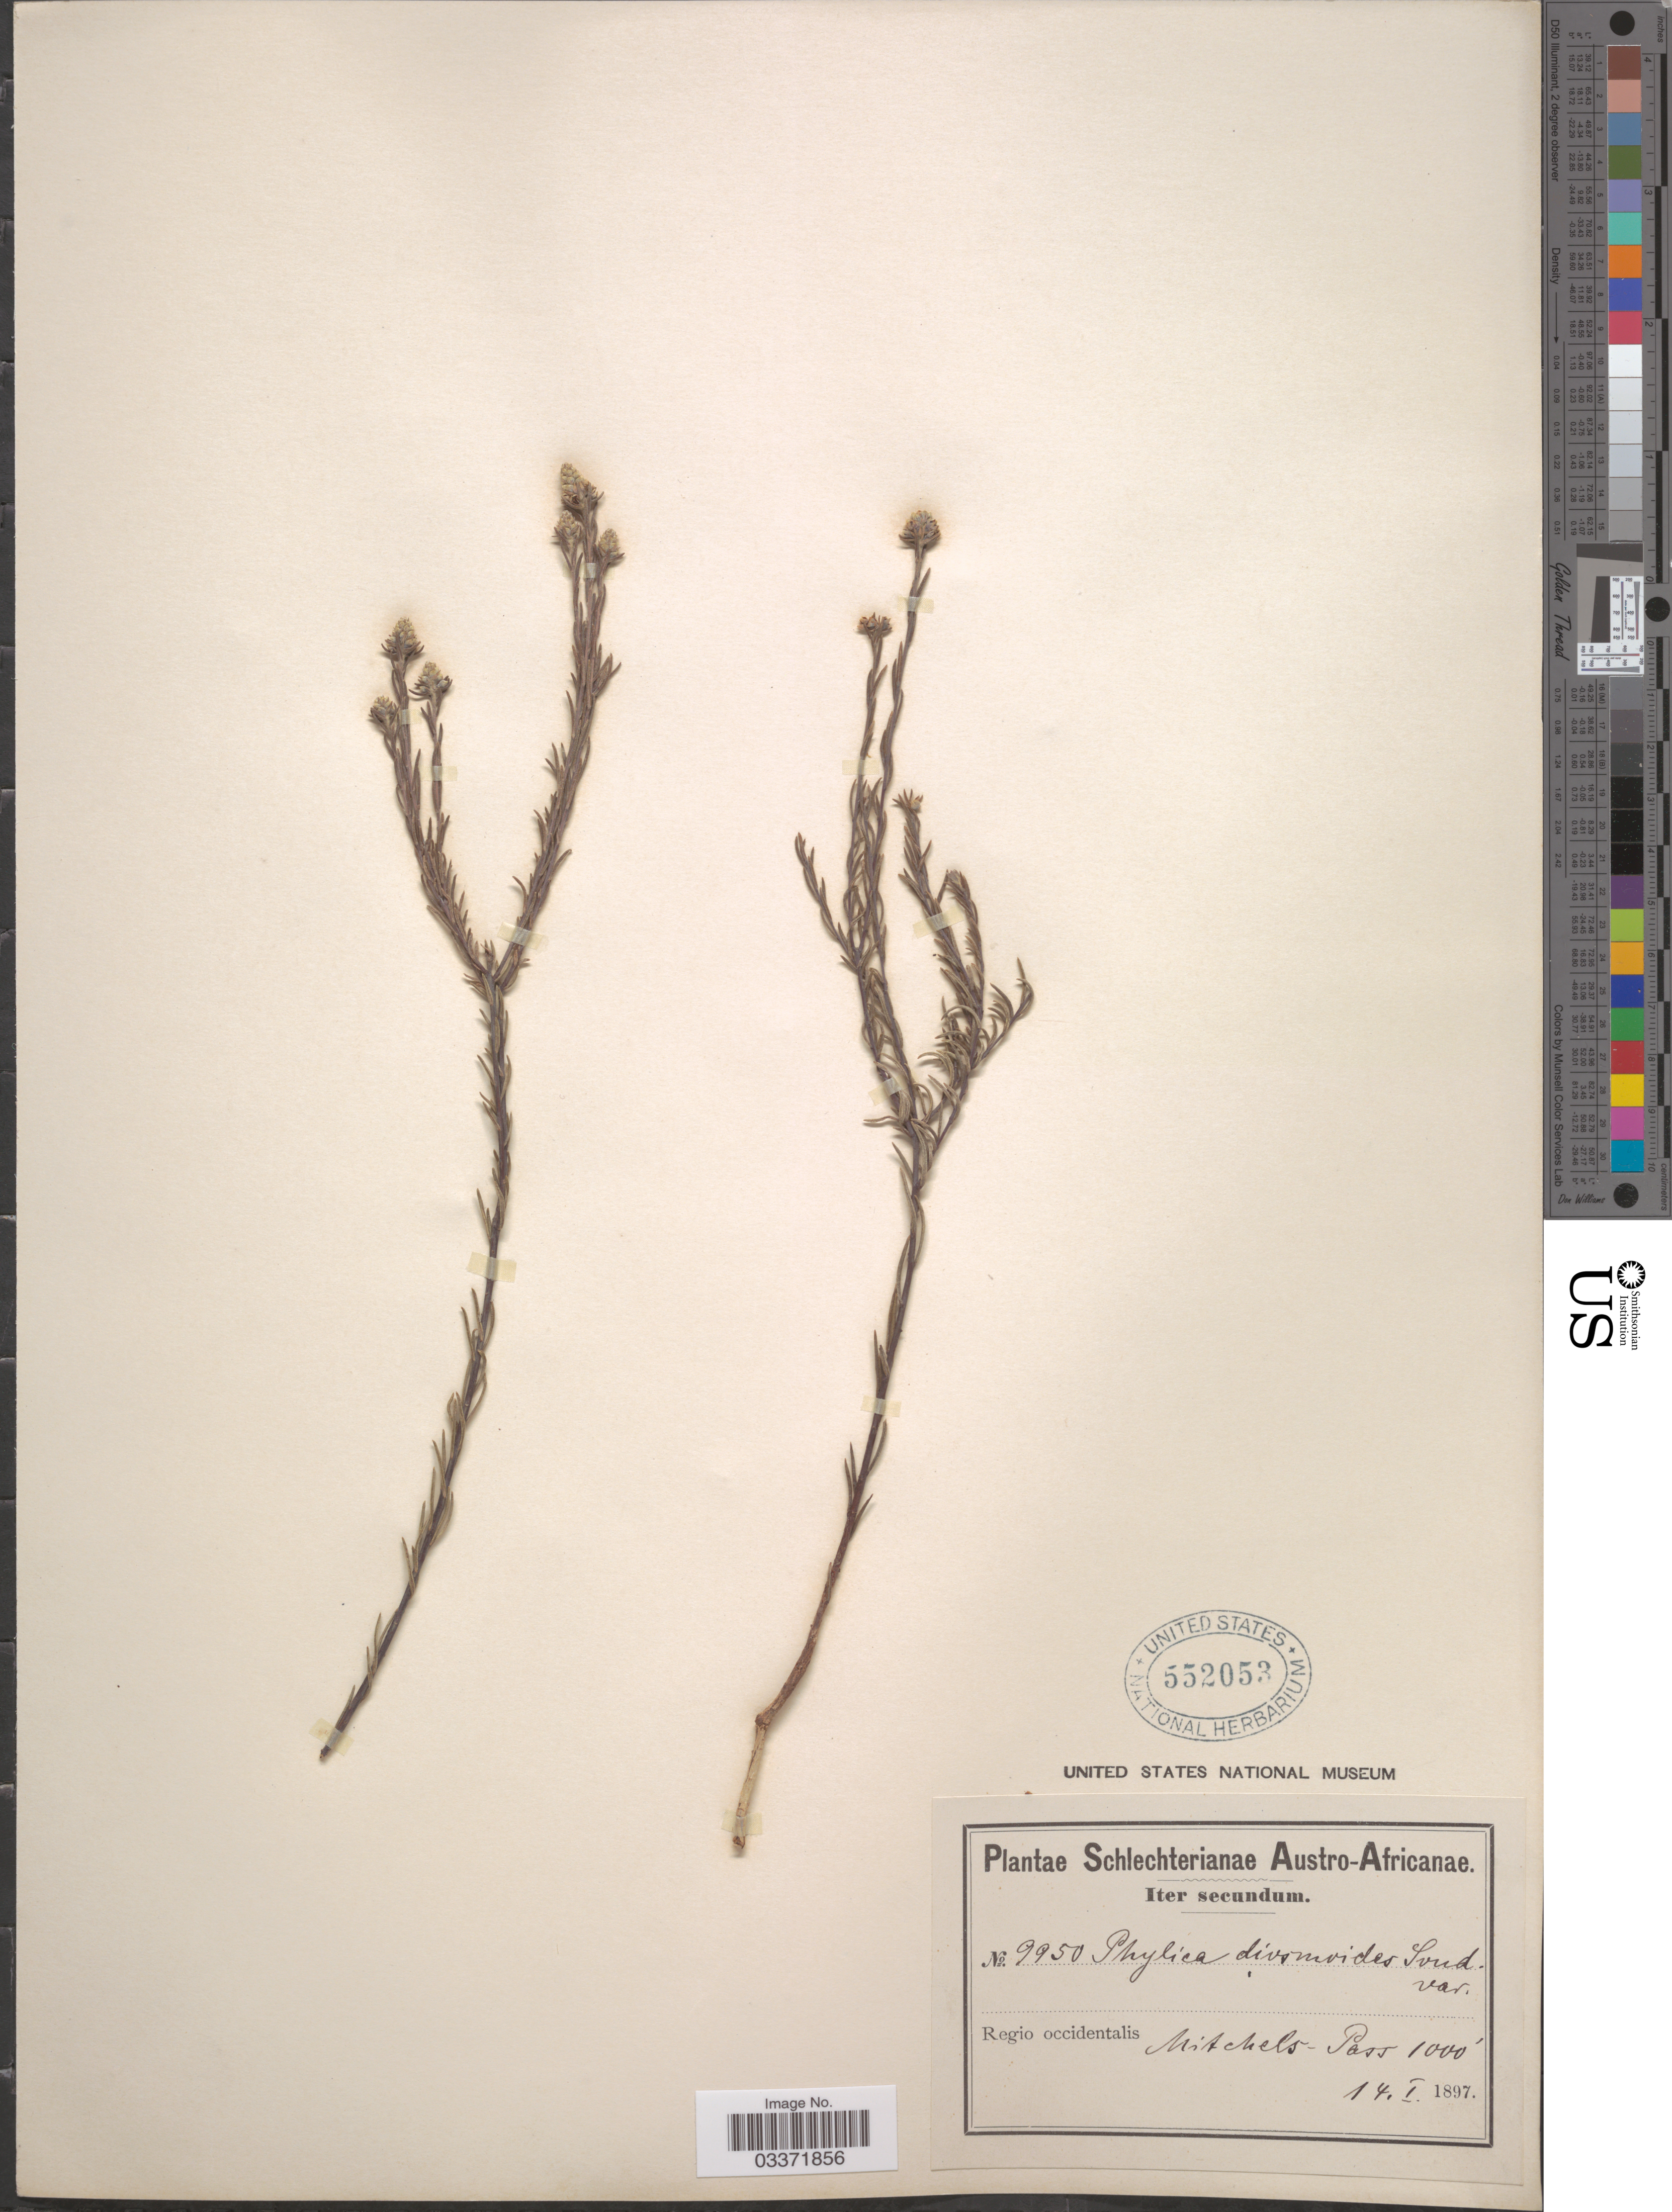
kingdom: Plantae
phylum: Tracheophyta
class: Magnoliopsida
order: Rosales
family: Rhamnaceae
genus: Phylica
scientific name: Phylica diosmoides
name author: Sond.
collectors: Schlechter, --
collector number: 9950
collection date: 1897-01-14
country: South Africa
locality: Austro-Africanae, Regio occidentalis, Mitchels-Pass.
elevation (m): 305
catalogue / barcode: US 552053